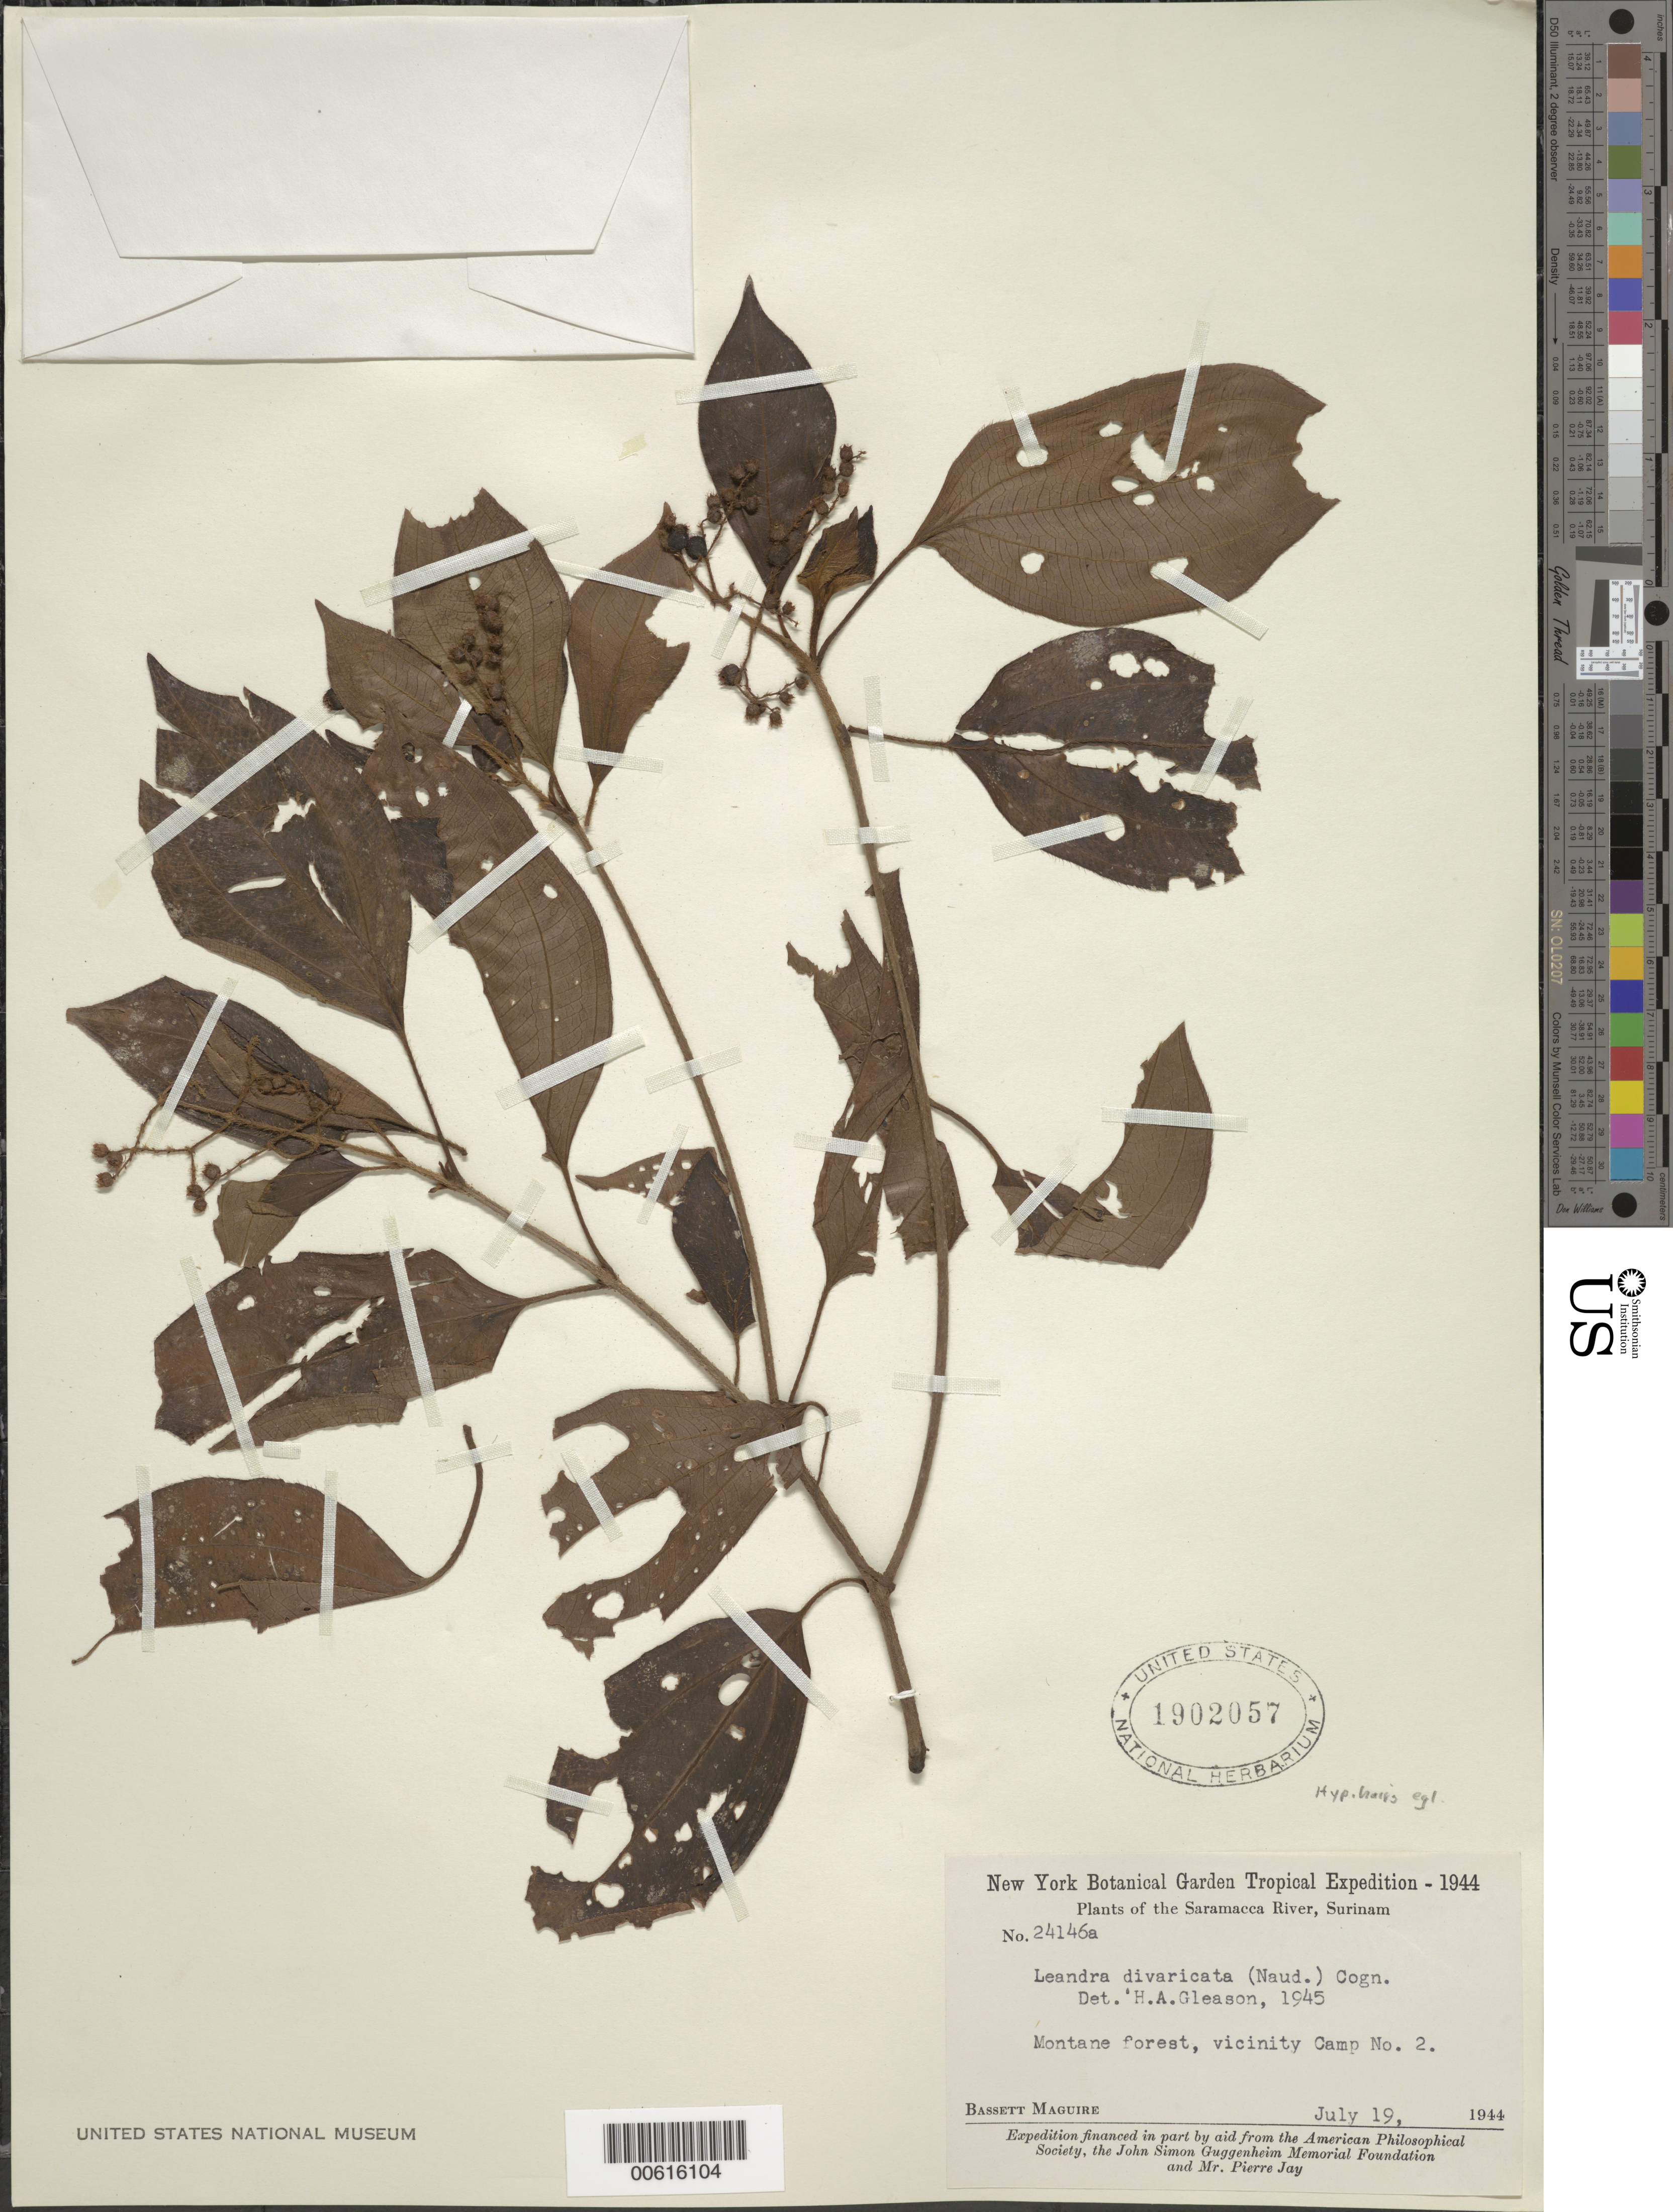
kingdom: Plantae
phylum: Tracheophyta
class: Magnoliopsida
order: Myrtales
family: Melastomataceae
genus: Leandra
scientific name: Leandra divaricata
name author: (Naudin) Cogn.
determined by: Gleason, H. A.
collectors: B. Maguire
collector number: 24146 a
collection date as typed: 19-Jul-44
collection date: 1944-07-19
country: Suriname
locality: Saramacca River, vic. Krappa Camp (No. 2)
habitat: Montane foerst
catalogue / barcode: US 1902057